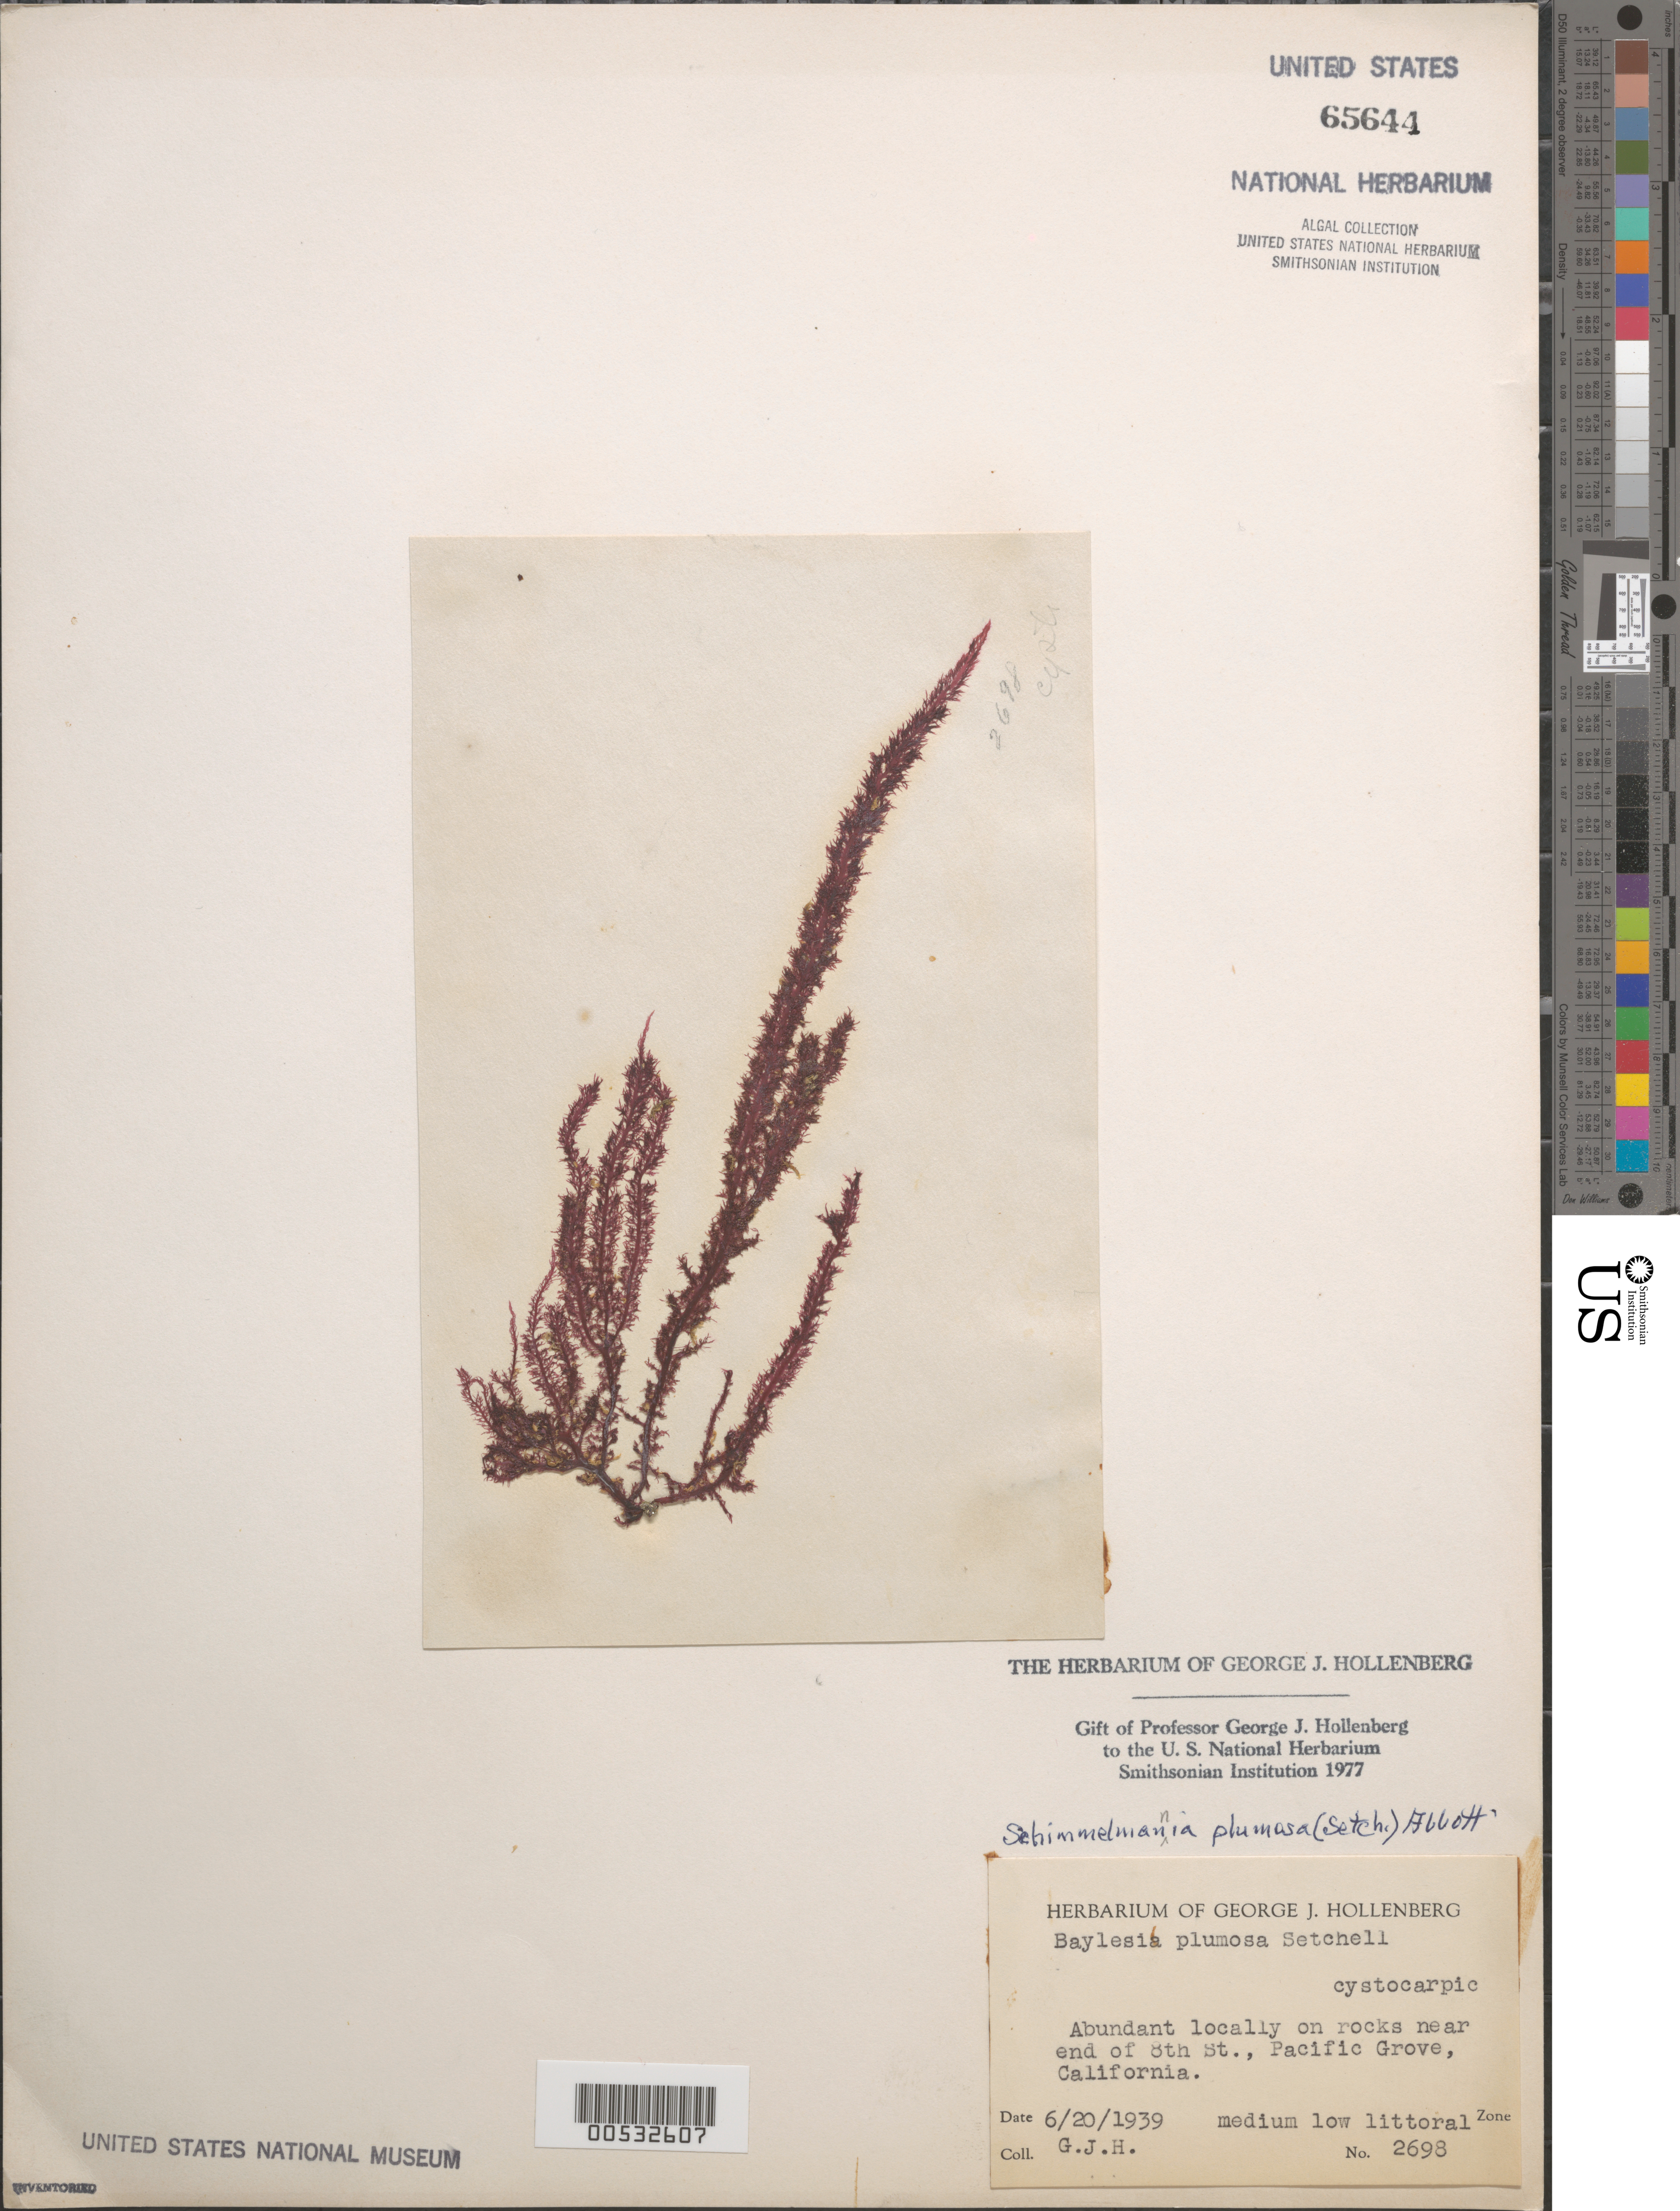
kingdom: Plantae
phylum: Rhodophyta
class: Florideophyceae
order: Gigartinales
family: Gloiosiphoniaceae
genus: Schimmelmannia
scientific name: Schimmelmannia plumosa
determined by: Hollenberg, George J.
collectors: G. Hollenberg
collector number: GJH 2698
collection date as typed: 20 Jun 1939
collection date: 1939-06-20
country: United States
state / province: California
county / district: Monterey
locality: Pacific Grove, near end of 8th Street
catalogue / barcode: US 65644